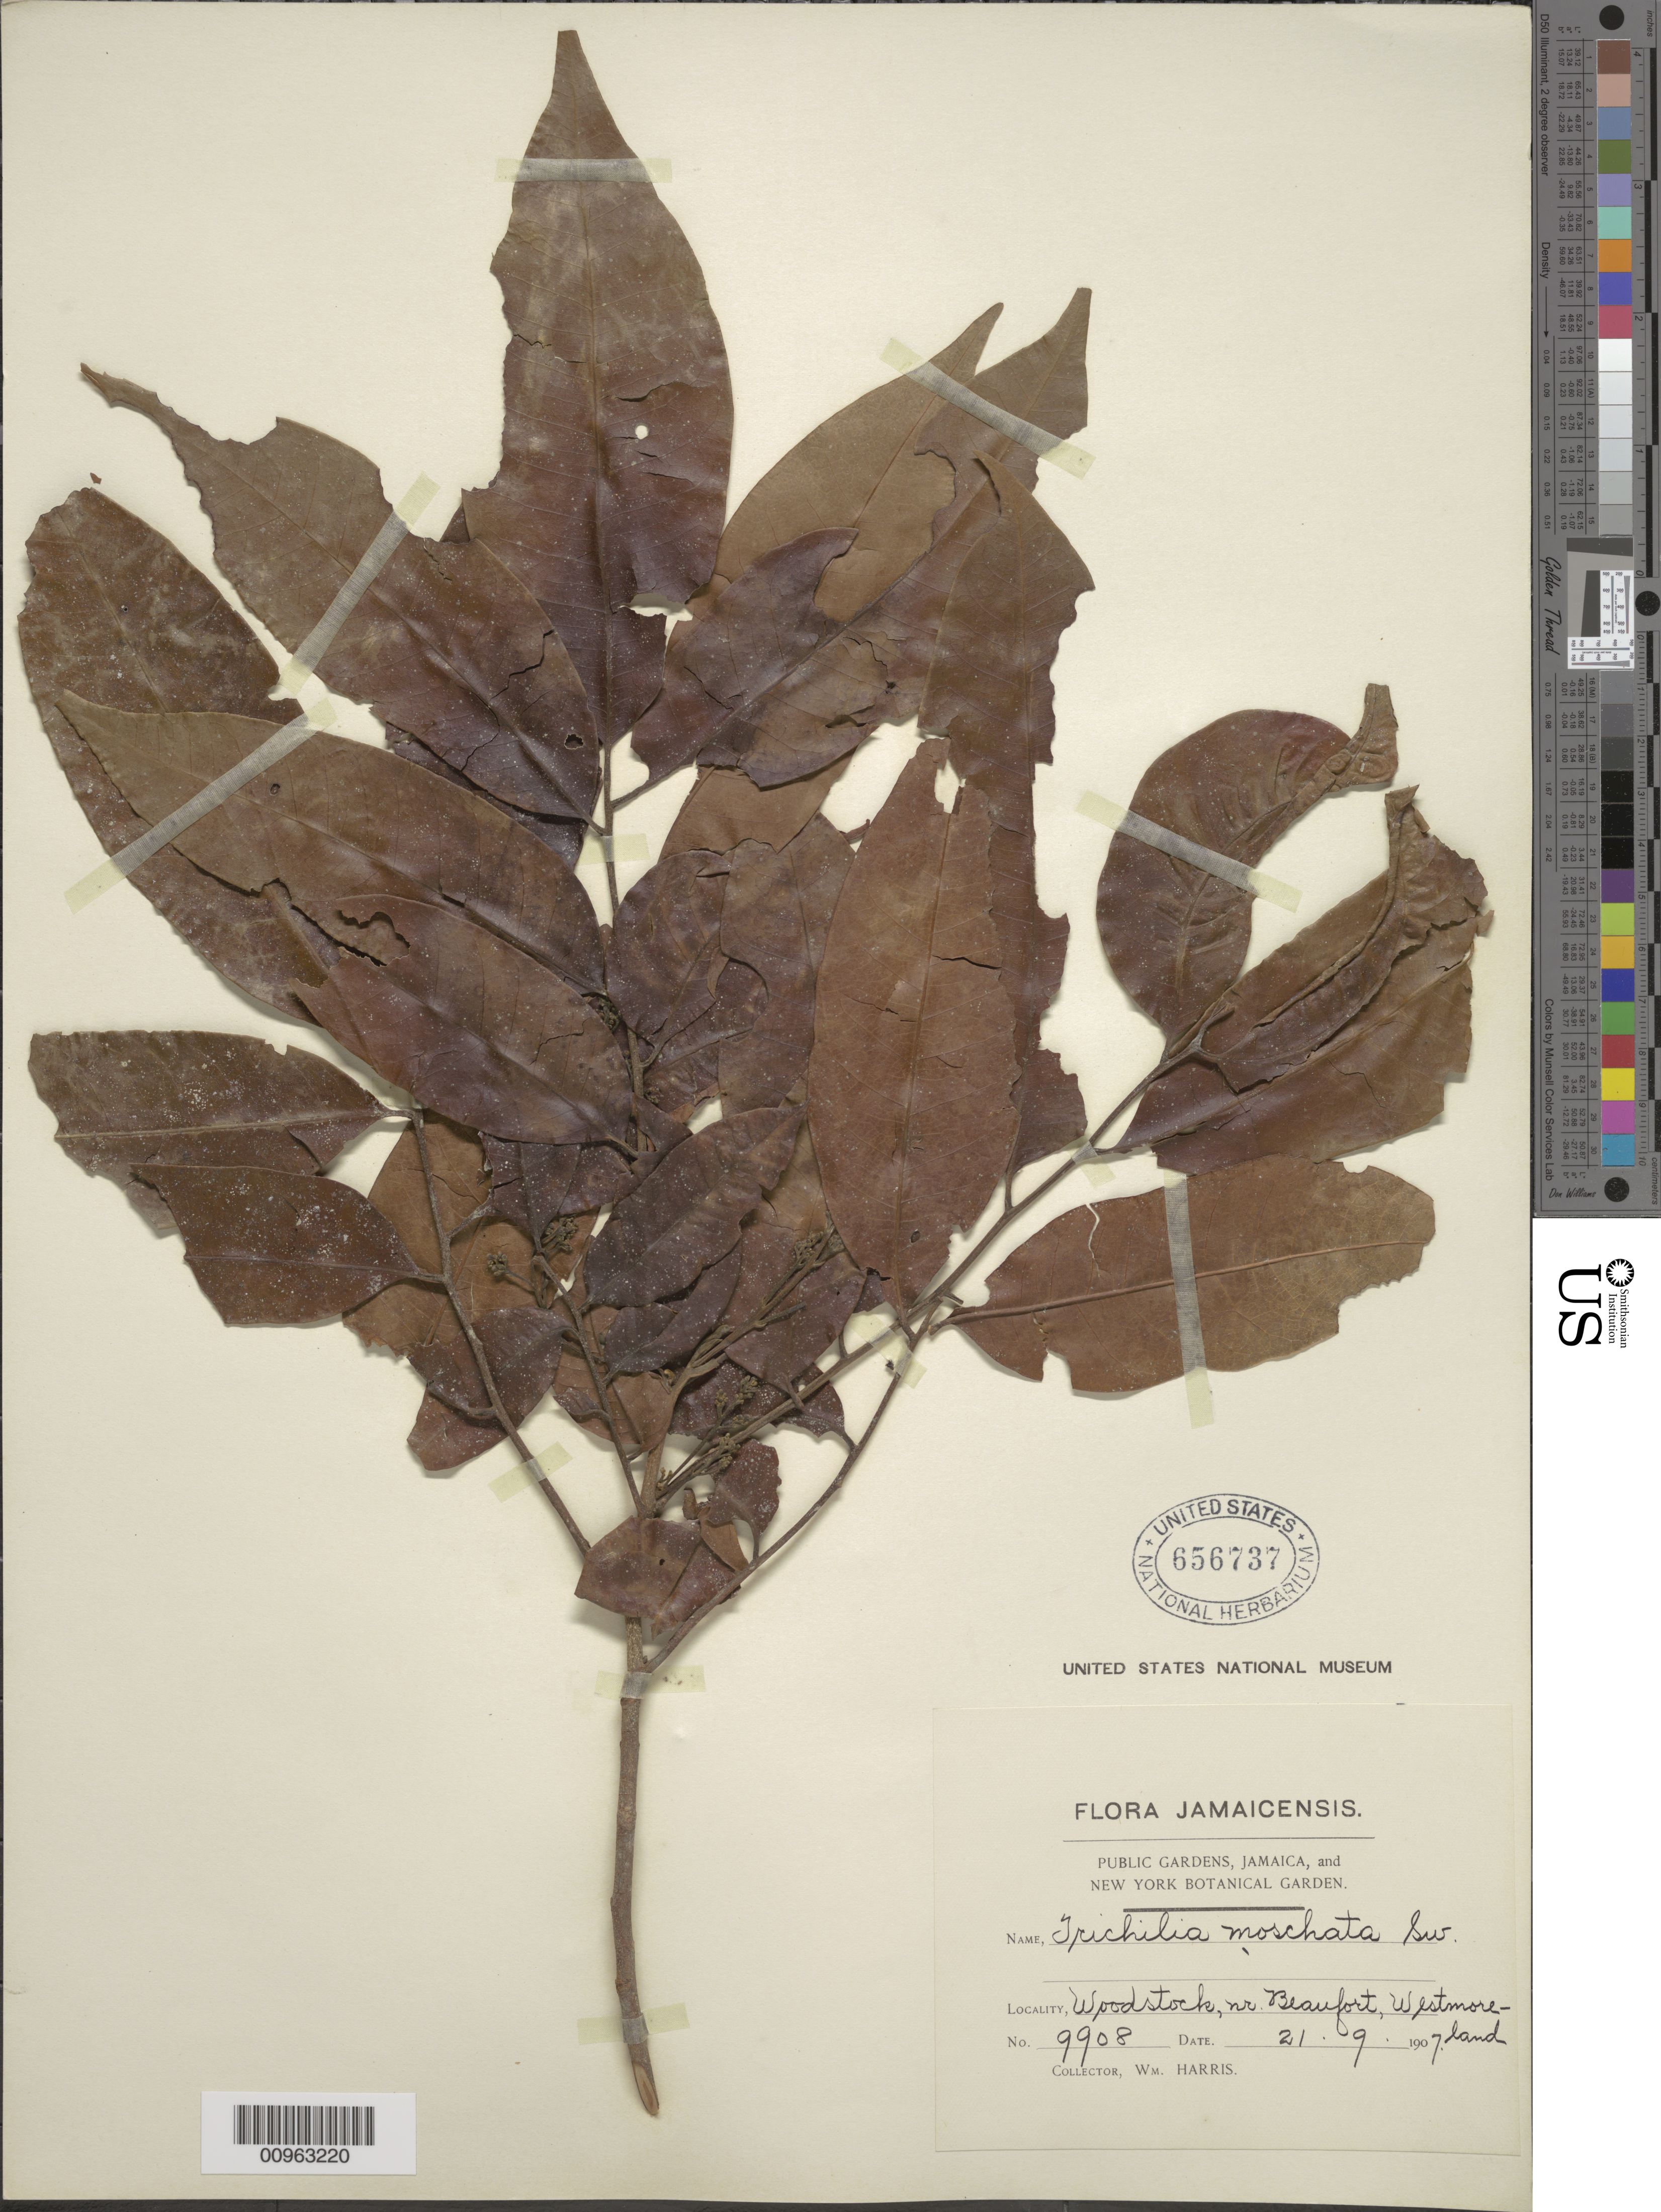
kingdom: Plantae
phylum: Tracheophyta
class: Magnoliopsida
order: Sapindales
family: Meliaceae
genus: Trichilia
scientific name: Trichilia moschata subsp. moschata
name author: Sw.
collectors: W. H. Harris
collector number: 9908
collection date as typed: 21 Sep 1907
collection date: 1907-09-21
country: Jamaica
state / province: Westmoreland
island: Jamaica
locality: Woodstock, near Beaufort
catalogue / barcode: US 656737